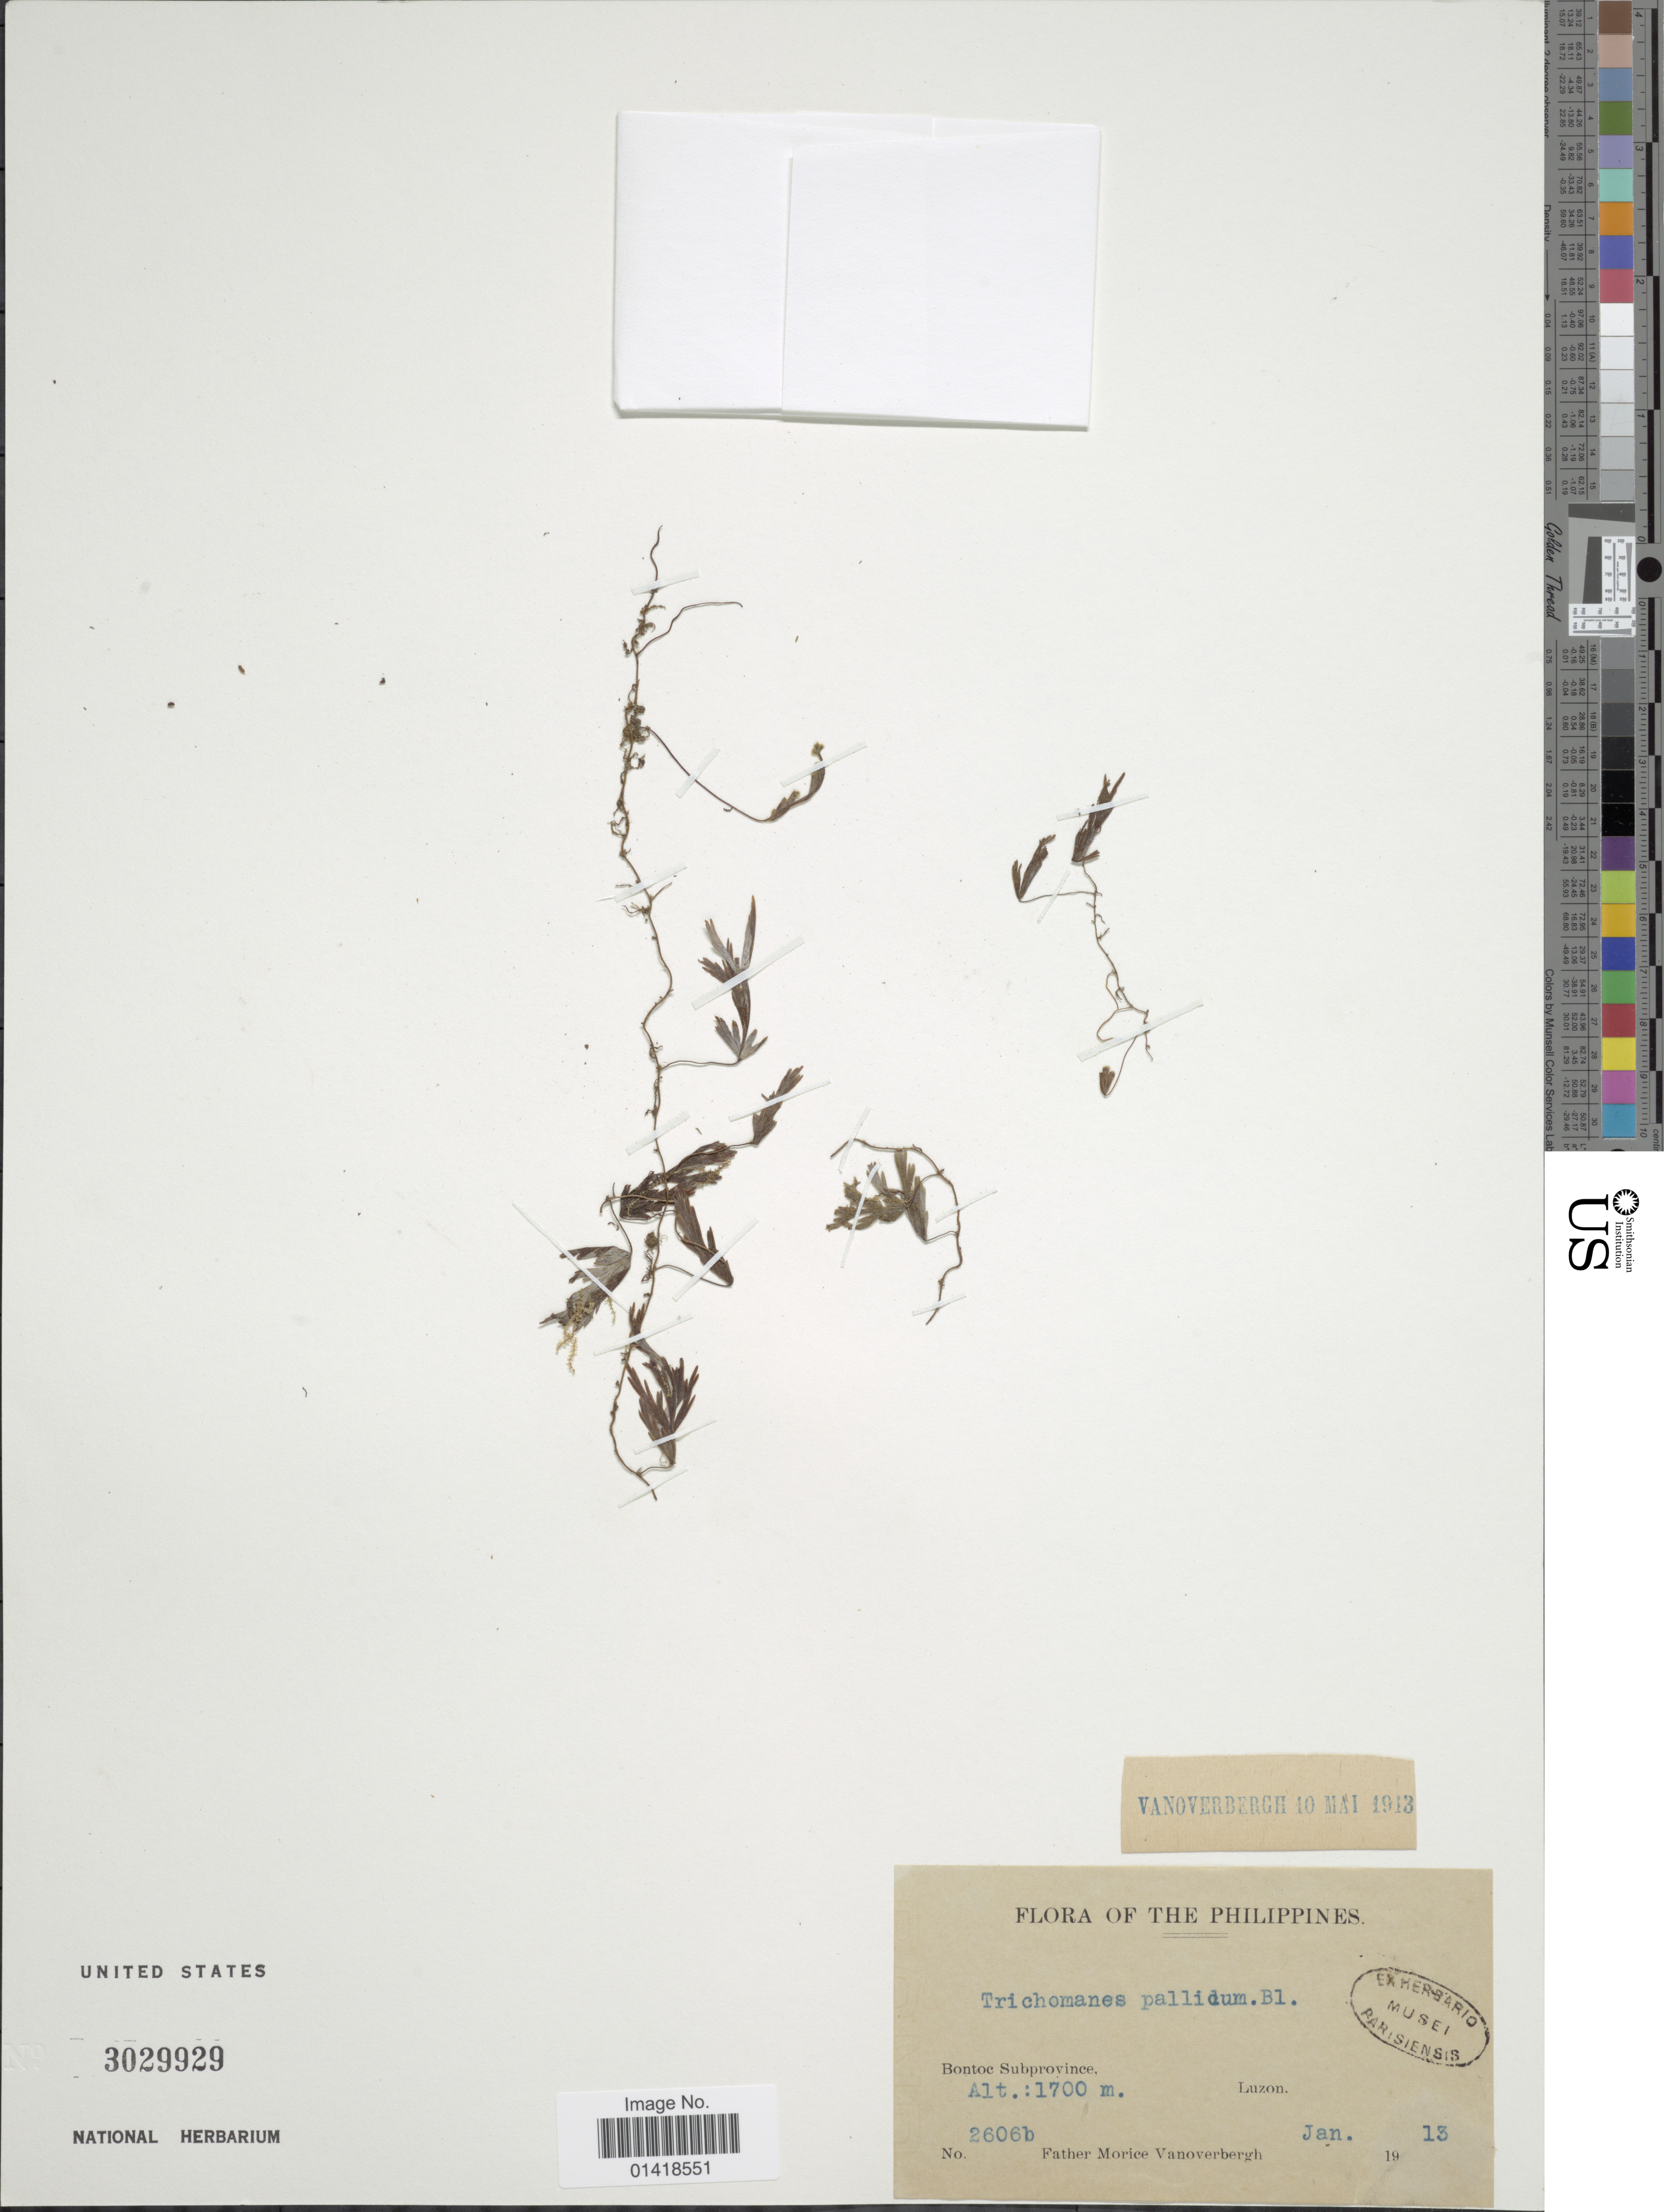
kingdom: Plantae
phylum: Tracheophyta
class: Polypodiopsida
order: Hymenophyllales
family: Hymenophyllaceae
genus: Hymenophyllum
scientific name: Hymenophyllum pallidum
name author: (Blume) Ebihara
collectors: M. Vanoverbergh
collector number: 2606b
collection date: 1913-01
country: Philippines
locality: The Philippines. Bontoe Subprovince. Luzon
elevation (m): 1700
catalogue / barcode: US 3029929